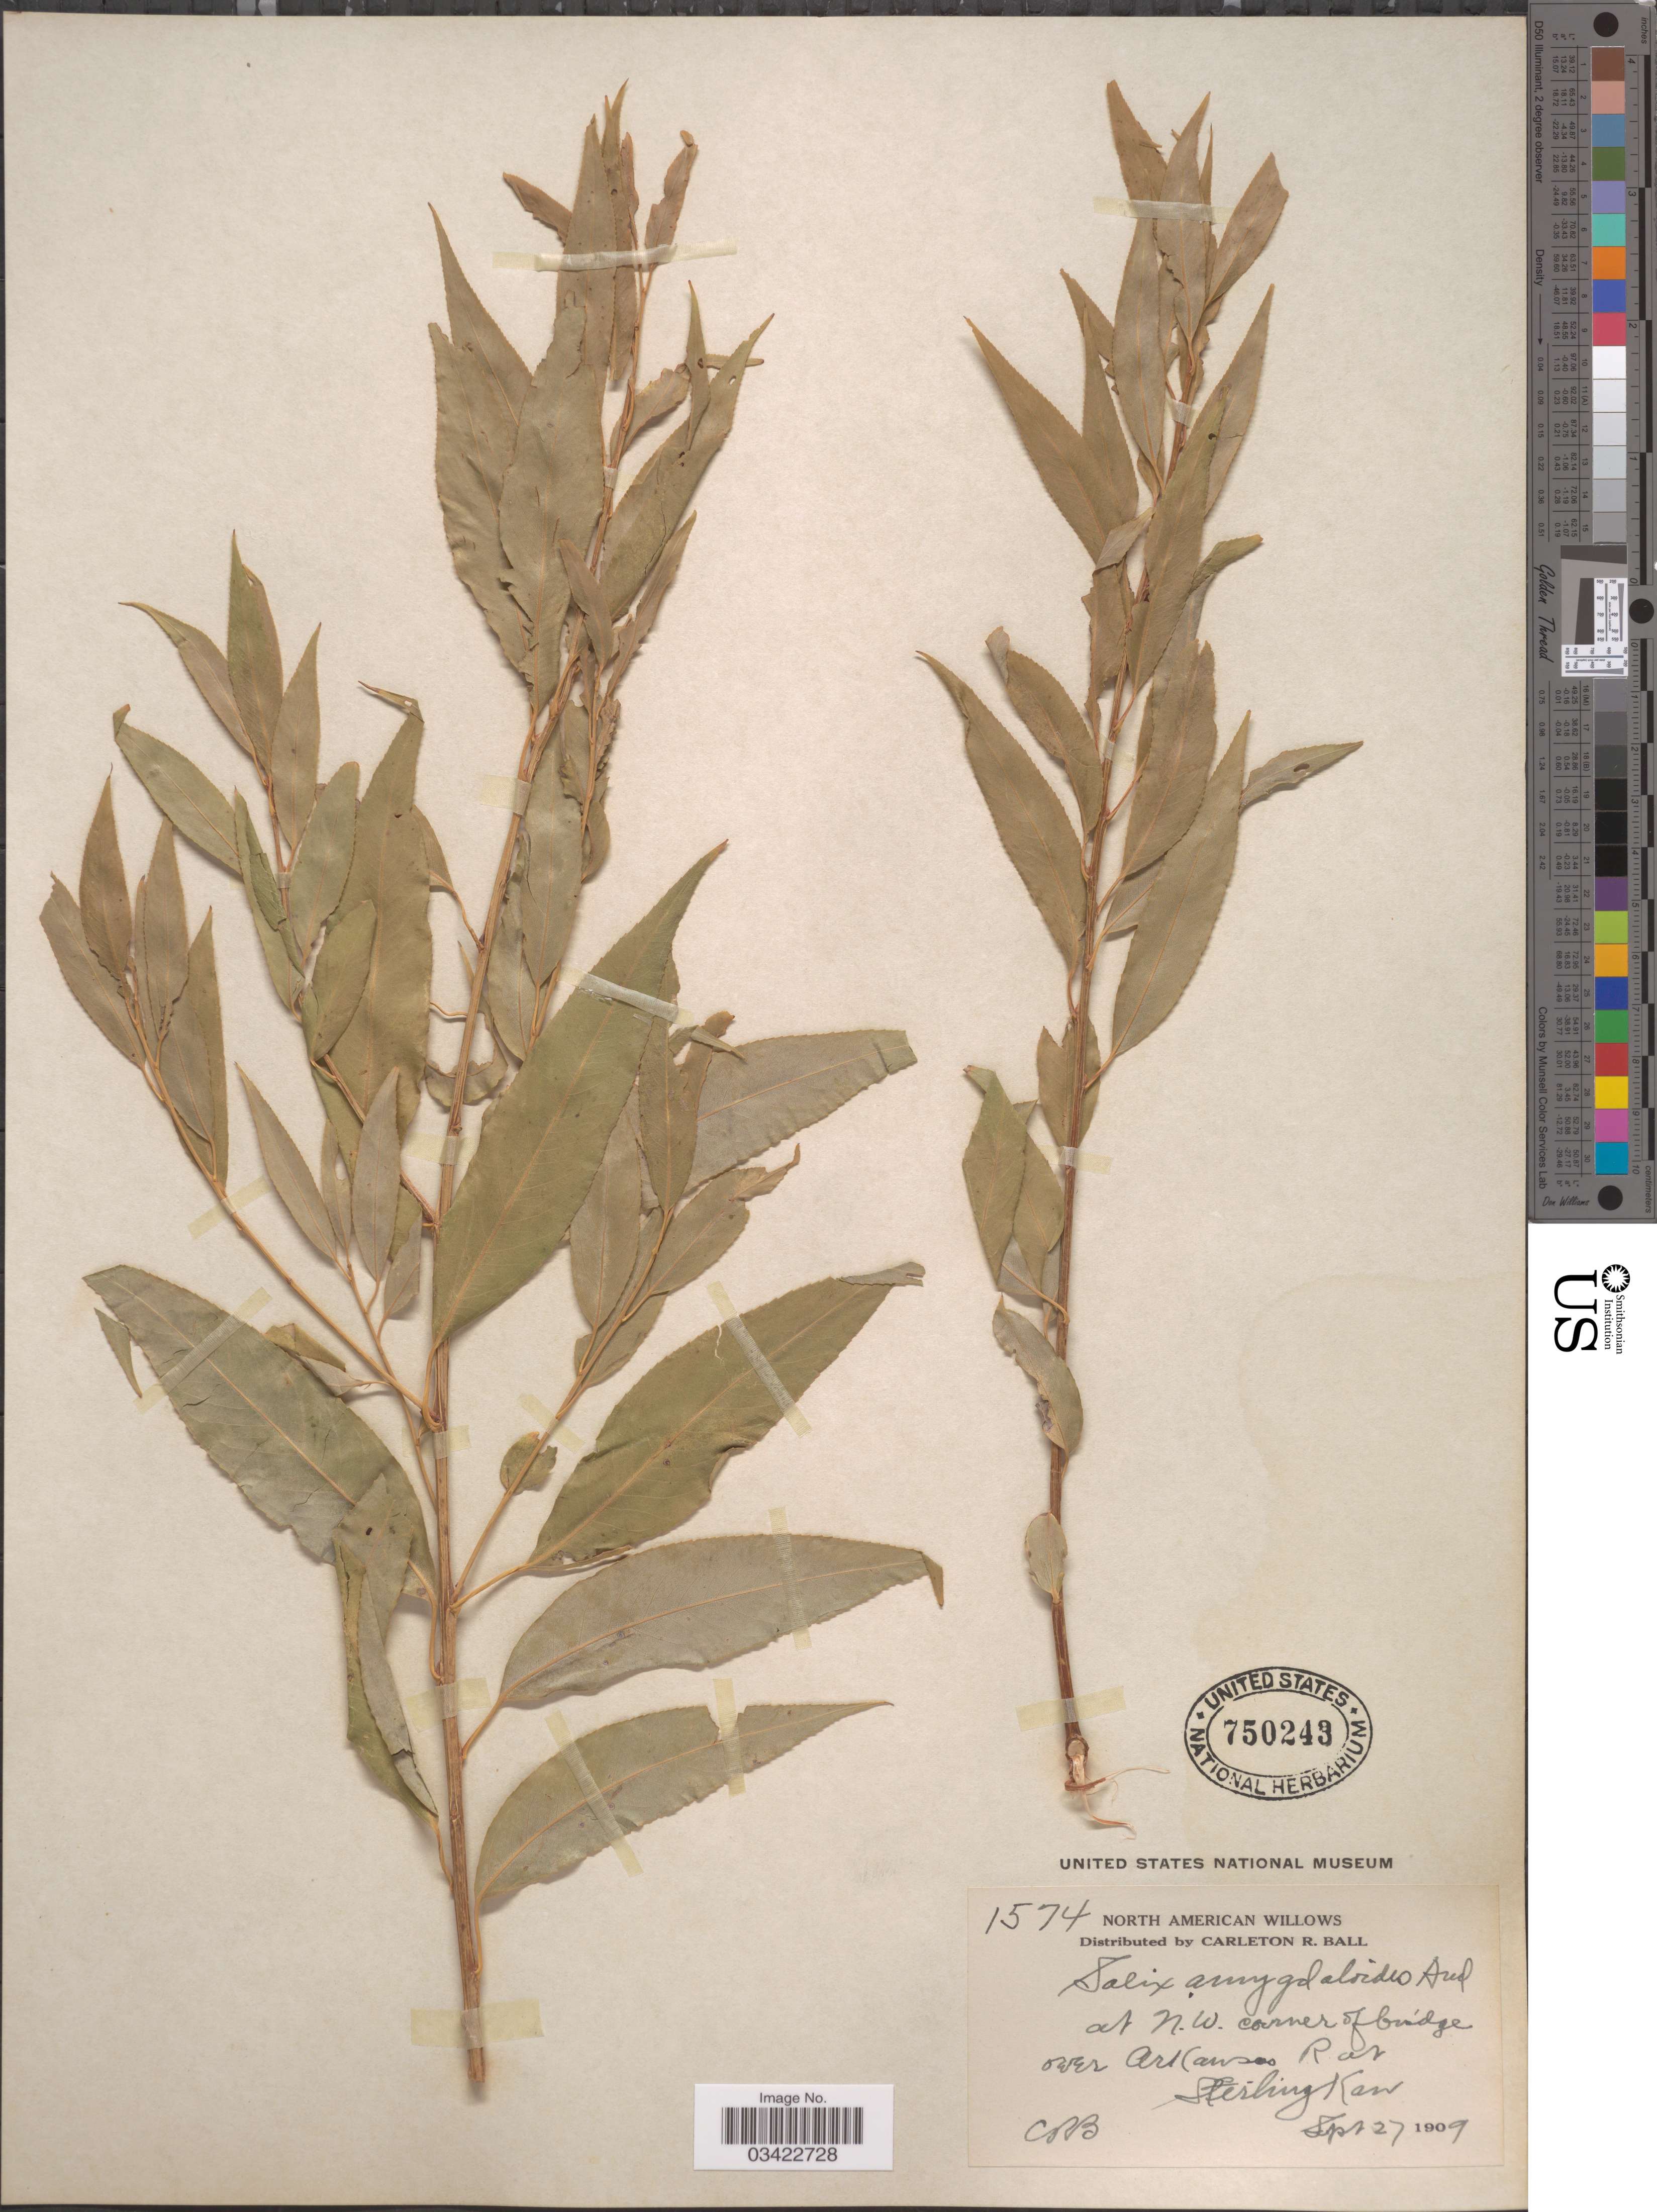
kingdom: Plantae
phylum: Tracheophyta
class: Magnoliopsida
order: Malpighiales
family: Salicaceae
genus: Salix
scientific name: Salix amygdaloides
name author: Andersson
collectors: C. R. Ball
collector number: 1574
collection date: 1909-09-27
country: United States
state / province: Kansas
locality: At N.W. corner of bridge over Arkansas R. at Sterling.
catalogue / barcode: US 750243